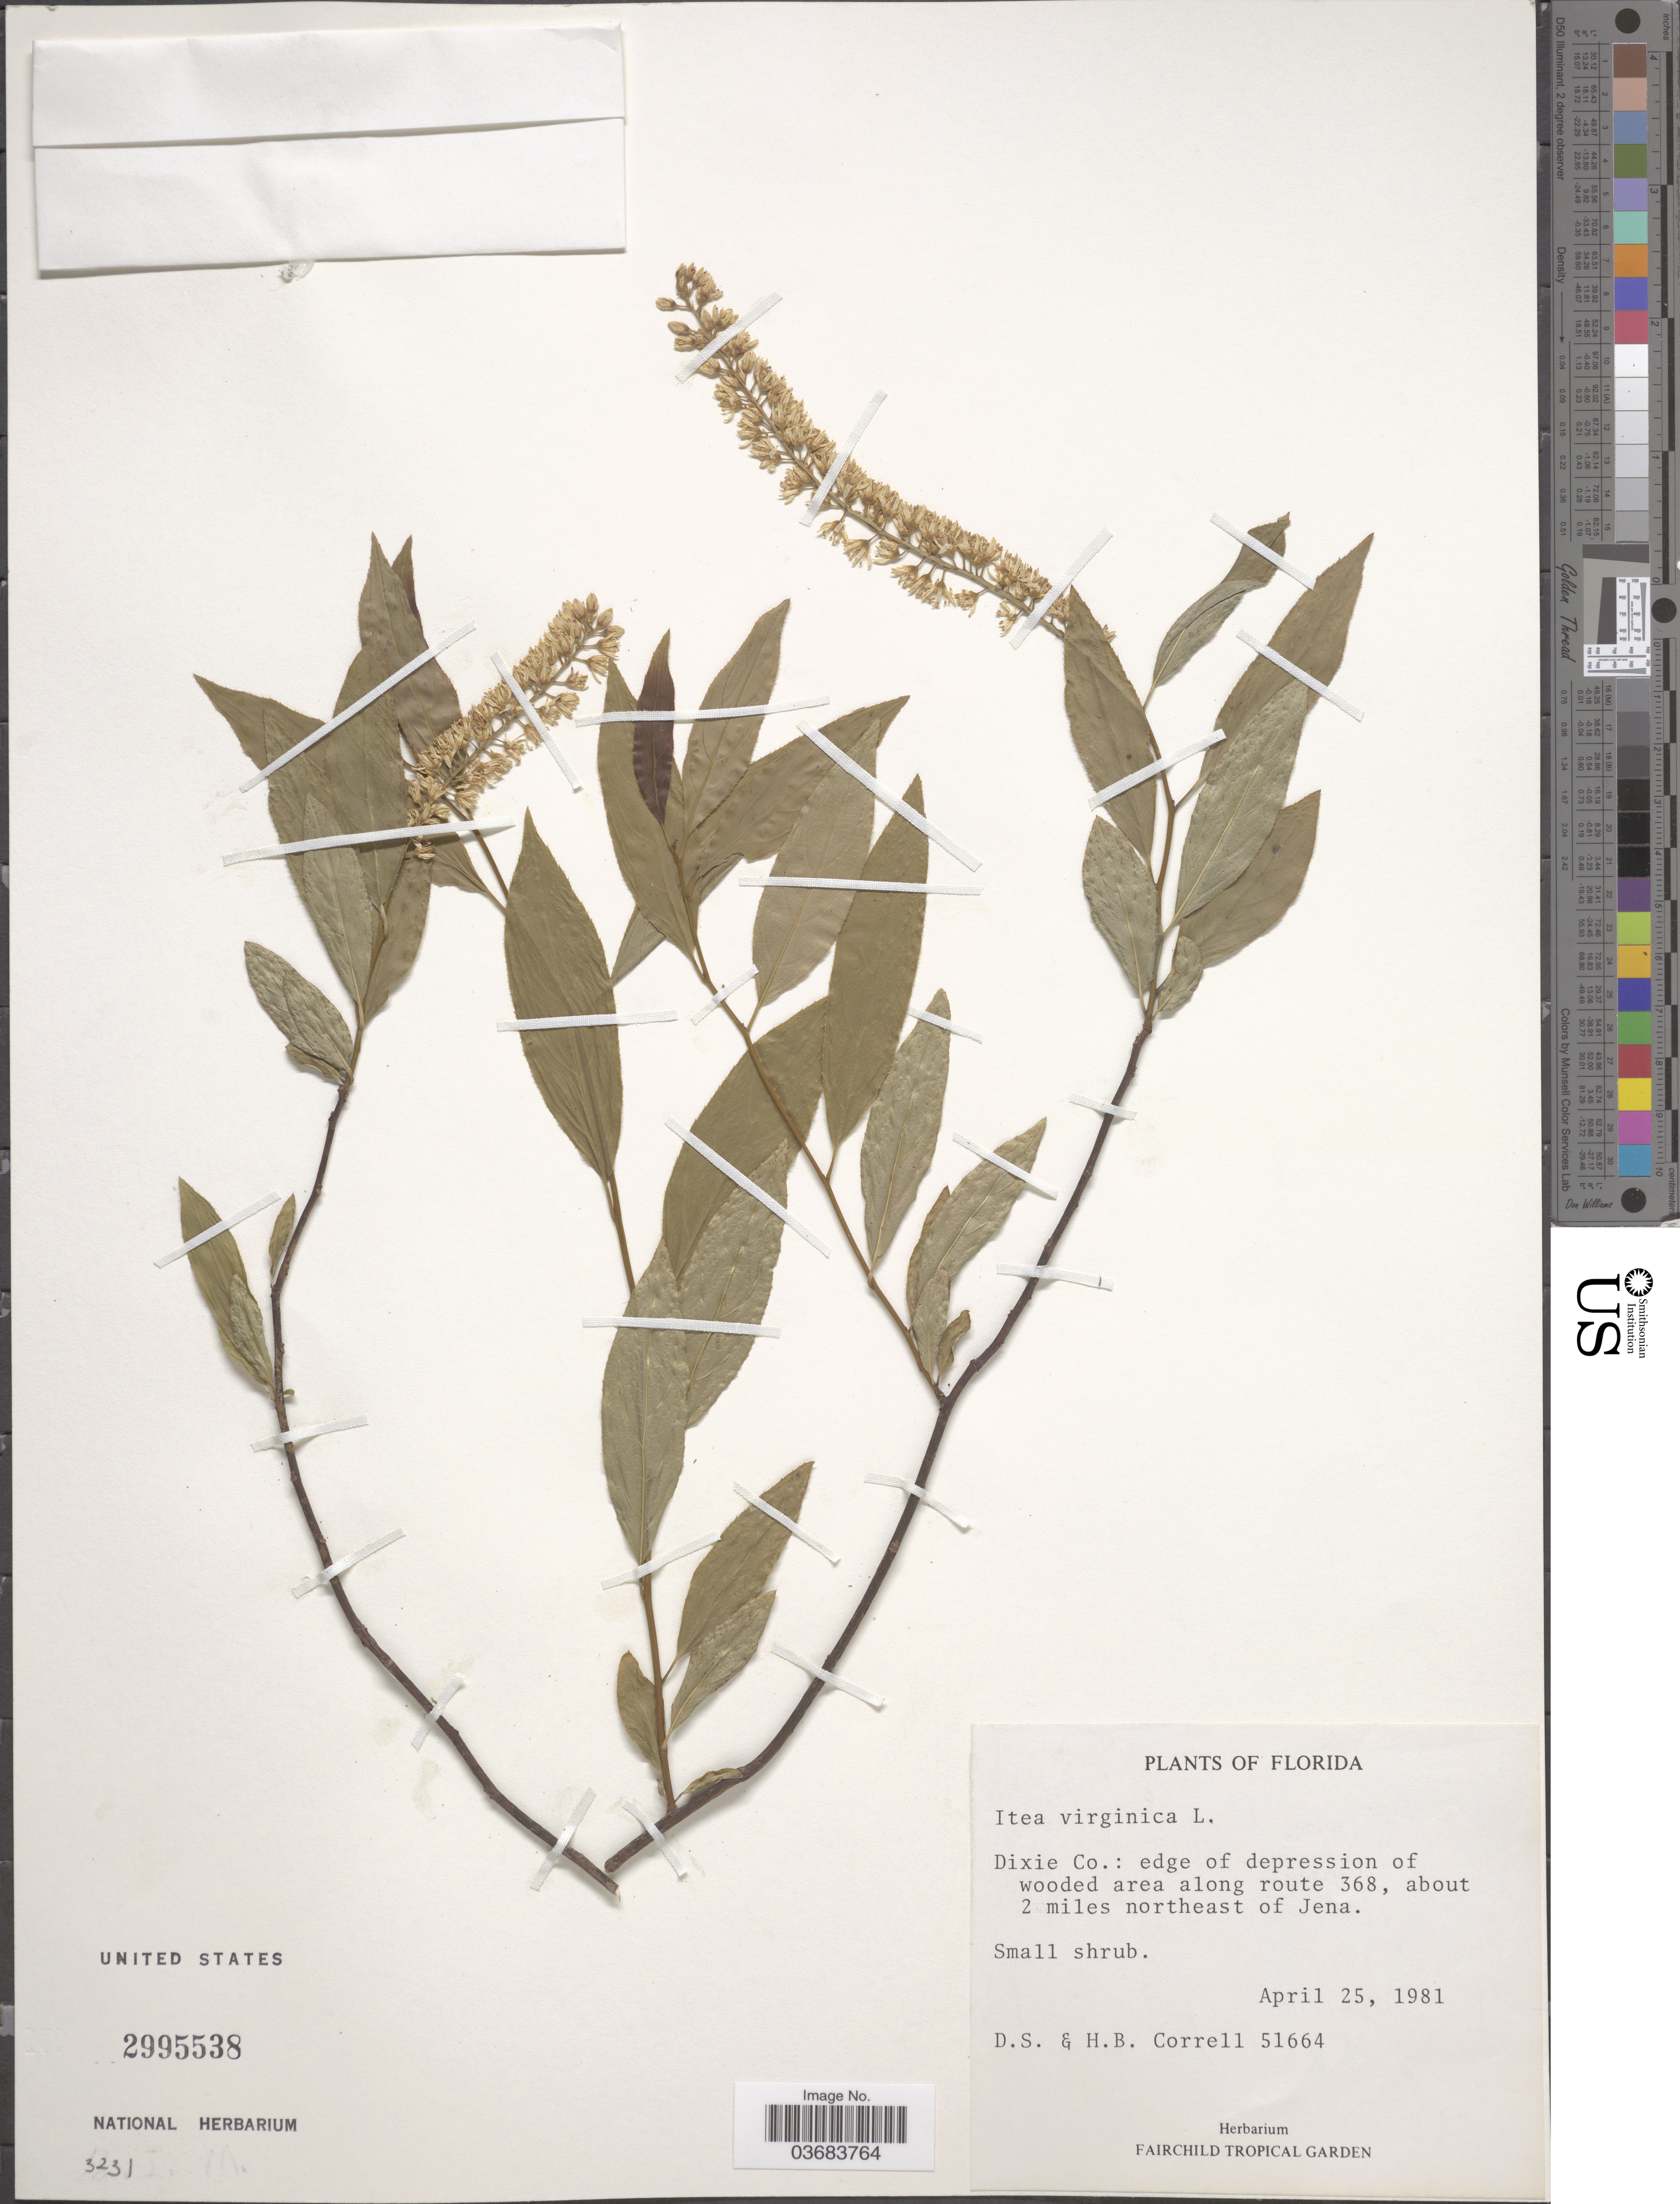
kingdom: Plantae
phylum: Tracheophyta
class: Magnoliopsida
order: Saxifragales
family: Iteaceae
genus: Itea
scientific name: Itea virginica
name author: L.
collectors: D. S. Correll & H. Correll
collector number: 51664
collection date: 1981-04-25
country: United States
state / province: Florida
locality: Dixie Co.: edge of depression of wooded area along route 368, about 2 miles northeast of Jena.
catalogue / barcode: US 2995538